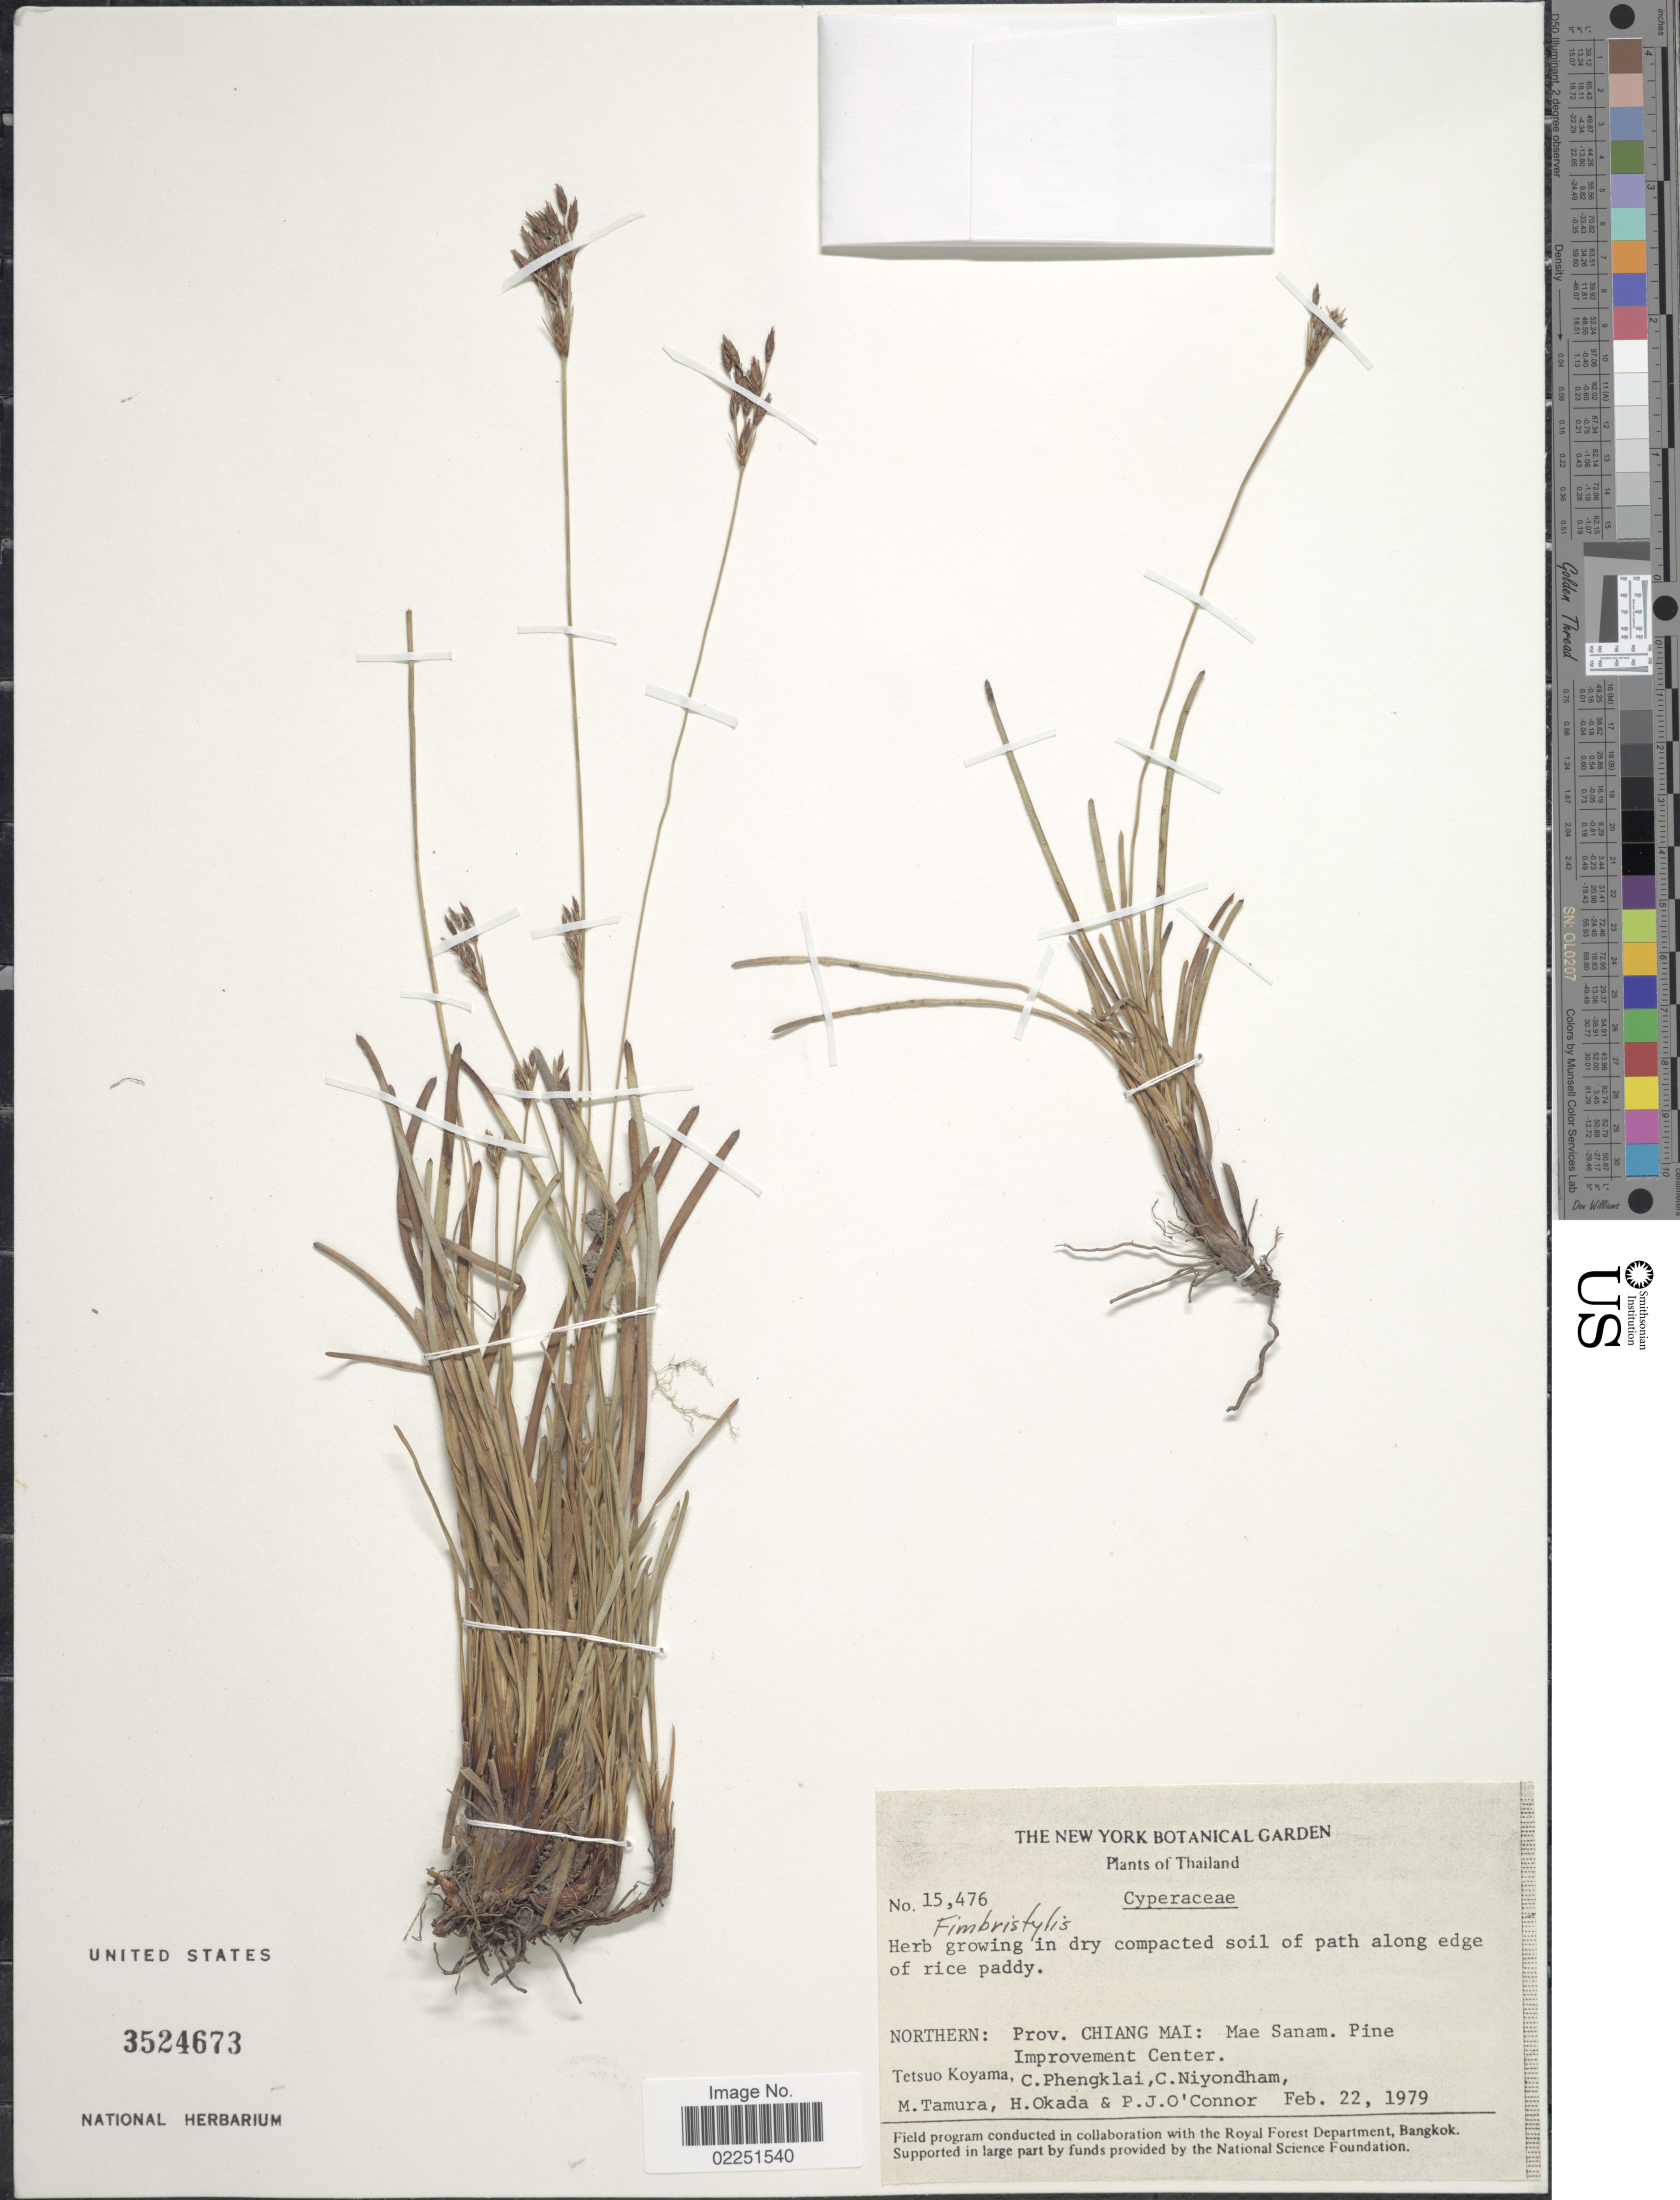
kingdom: Plantae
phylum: Tracheophyta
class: Liliopsida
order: Poales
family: Cyperaceae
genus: Fimbristylis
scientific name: Fimbristylis fusca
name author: (Nees) Benth. ex C.B. Clarke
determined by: Strong, Mark T., (BOT), Smithsonian Institution - National Museum of Natural History (UNITED STATES)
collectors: T. Koyama, C. Phengklai, C. Niyondham, M. Tamura & et al.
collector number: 15476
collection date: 1979-02-22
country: Thailand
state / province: Chiang Mai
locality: Northern: Prov. Chiang Mai: Mae Sanam. Pine Improvement Center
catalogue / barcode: US 3524673